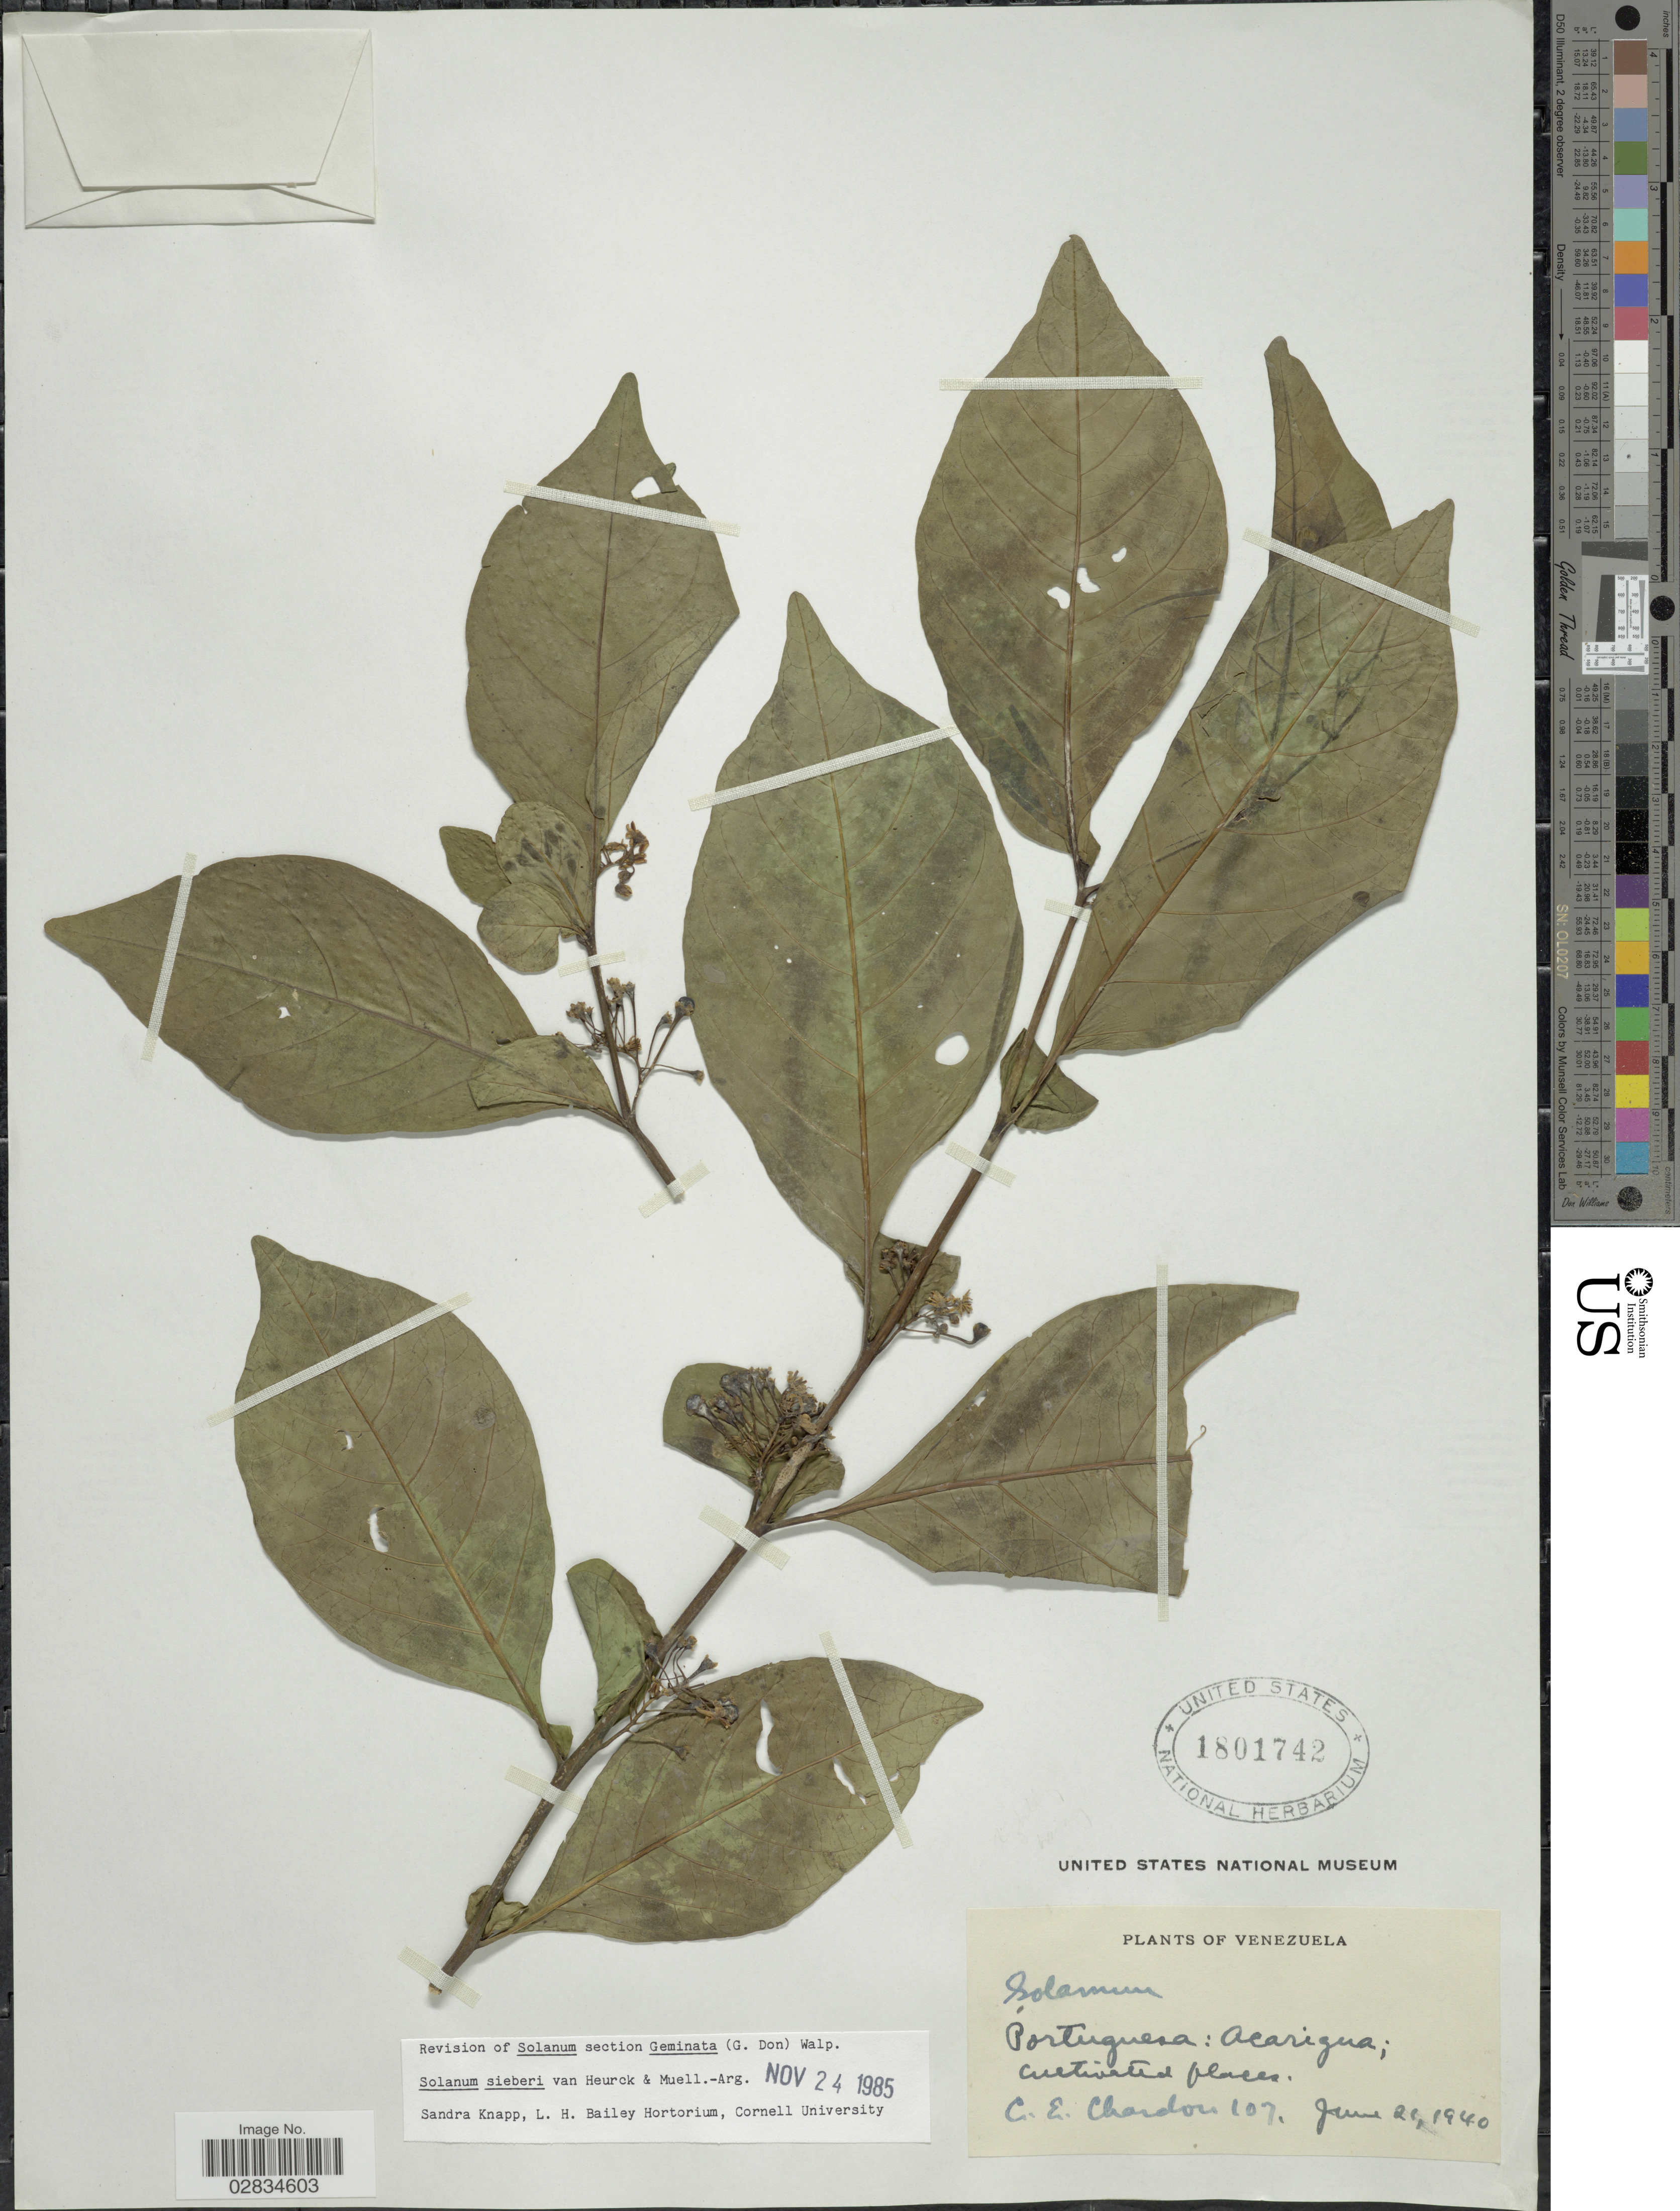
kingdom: Plantae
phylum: Tracheophyta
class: Magnoliopsida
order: Solanales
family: Solanaceae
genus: Solanum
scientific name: Solanum sieberi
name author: Van Heurck & Müll. Arg.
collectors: C. E. Chardón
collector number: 107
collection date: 1940-06-21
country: Venezuela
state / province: Portuguesa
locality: Portuguesa: Acarigua.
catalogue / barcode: US 1801742